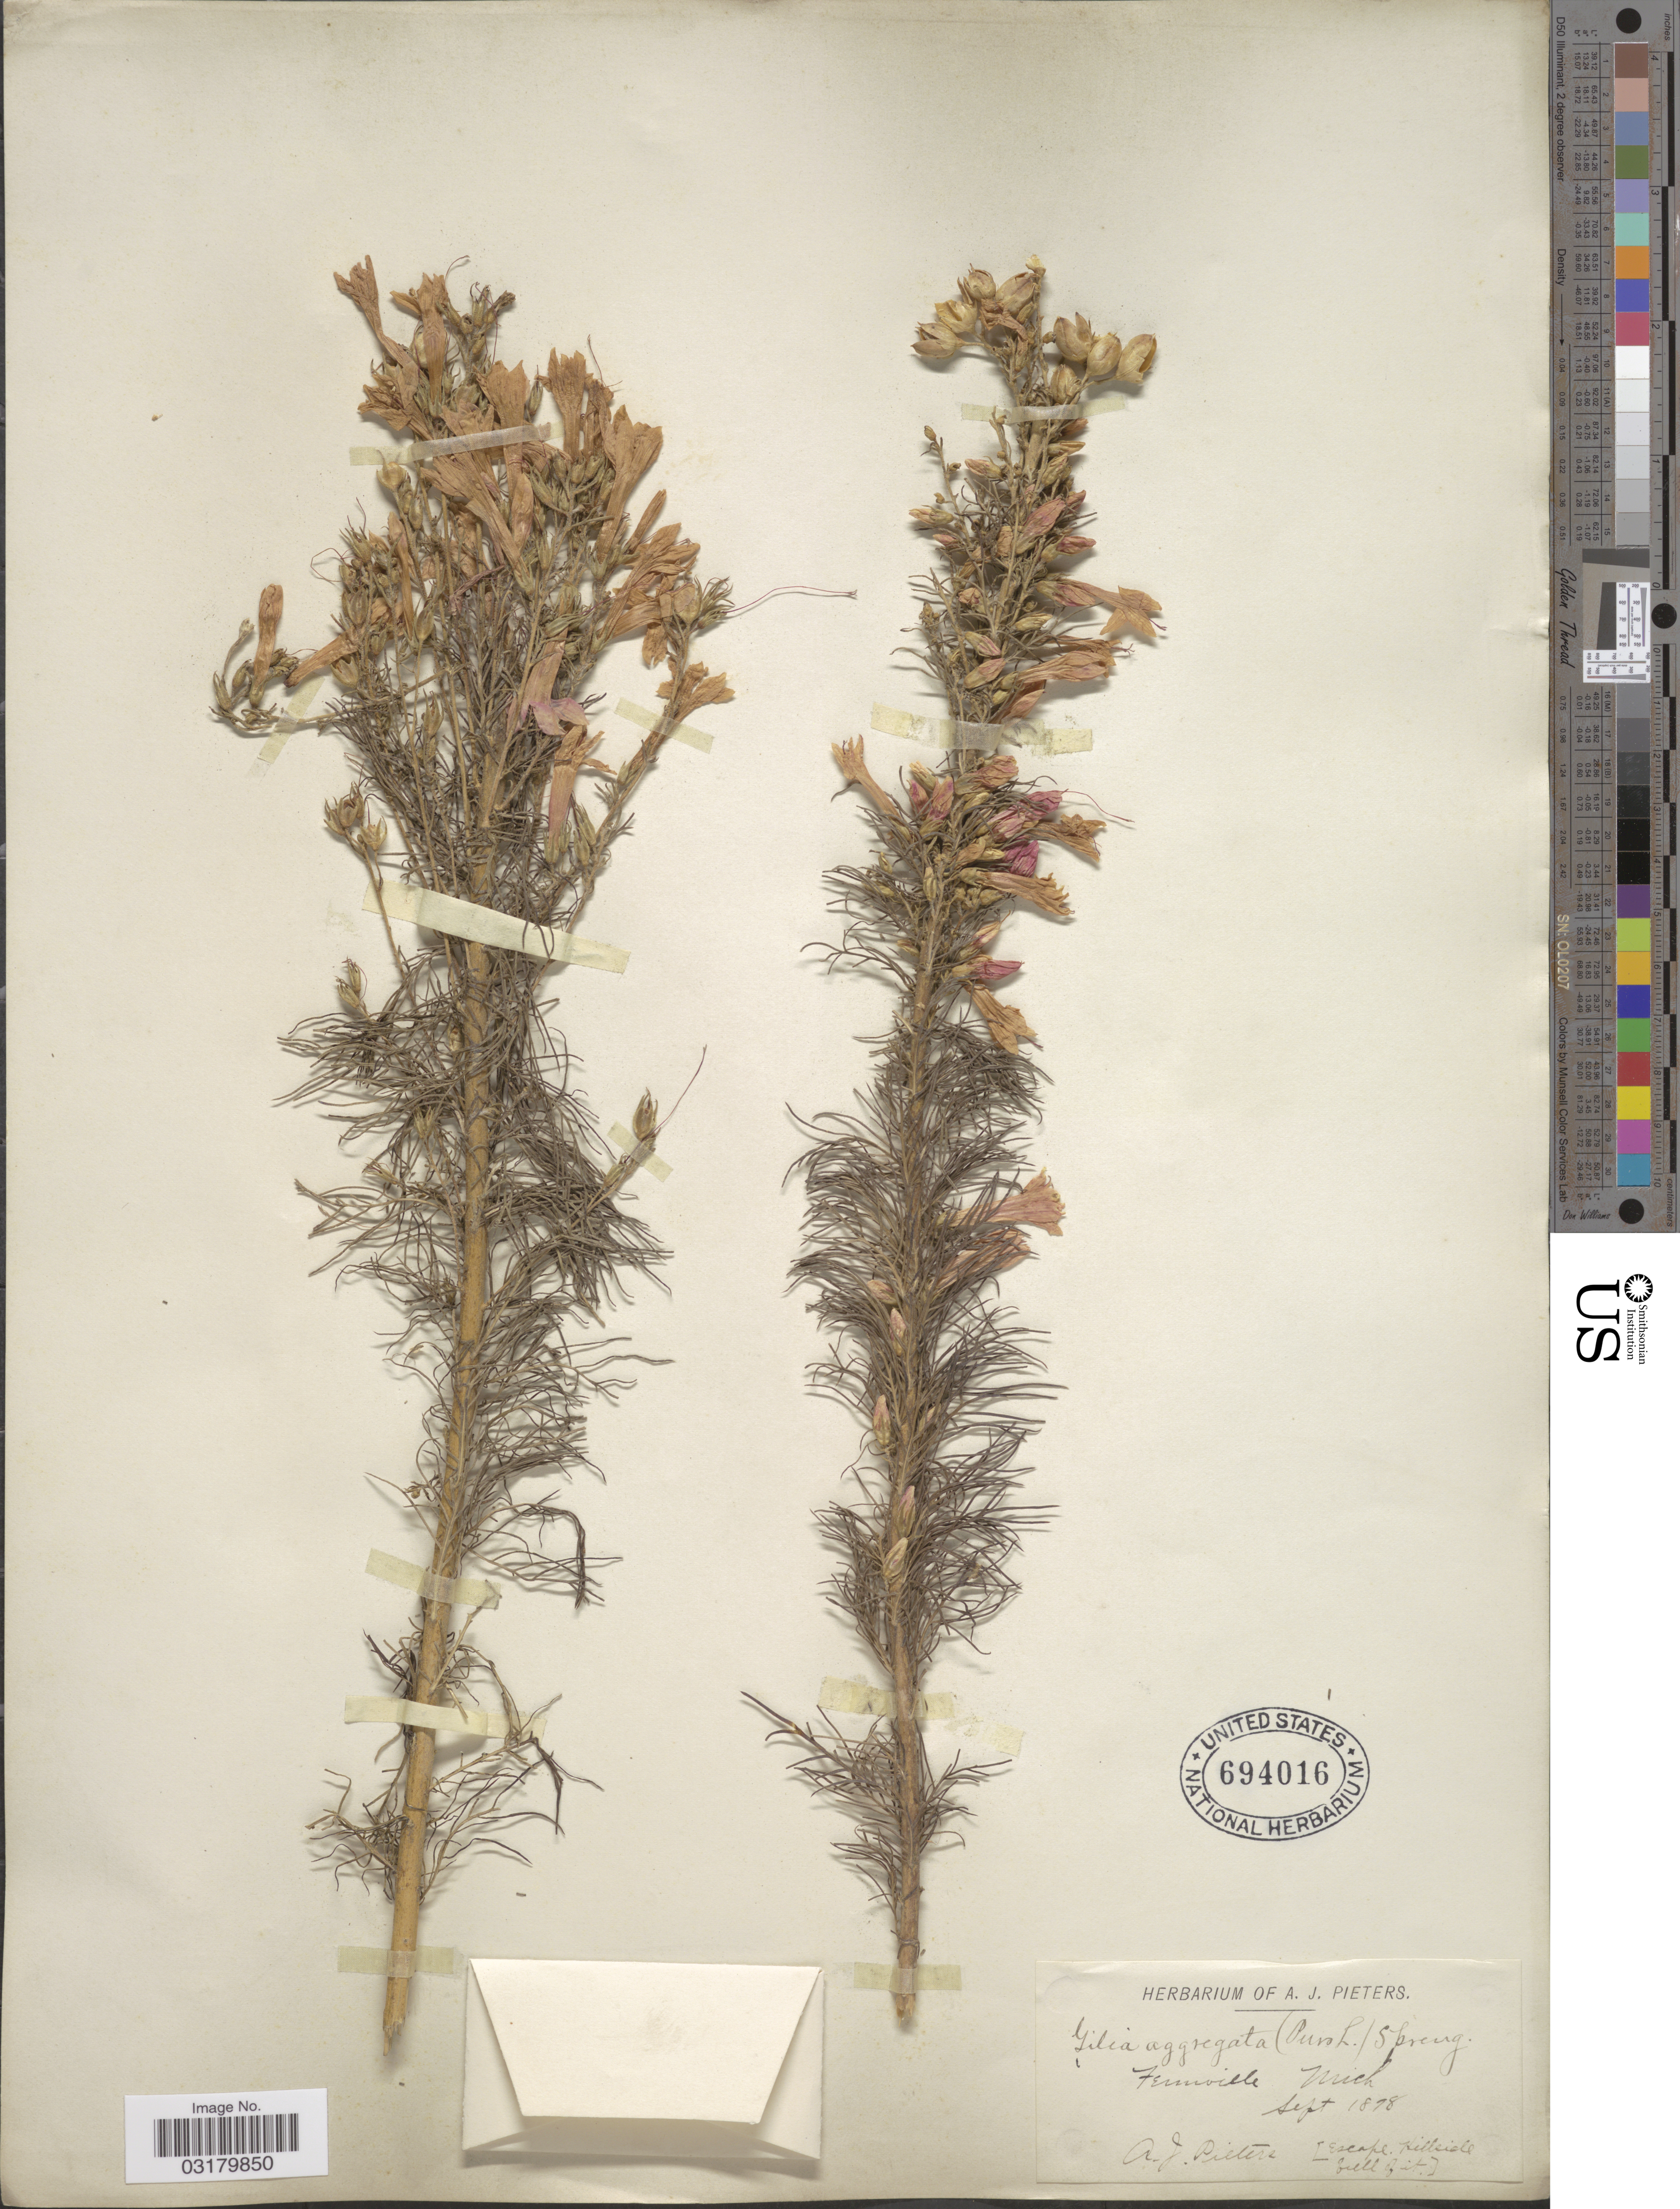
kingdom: Plantae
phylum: Tracheophyta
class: Magnoliopsida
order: Ericales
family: Polemoniaceae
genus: Ipomopsis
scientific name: Ipomopsis rubra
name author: (L.) Wherry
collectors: A. Pieters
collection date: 1898-09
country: United States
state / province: Michigan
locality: Fennville.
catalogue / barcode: US 694016